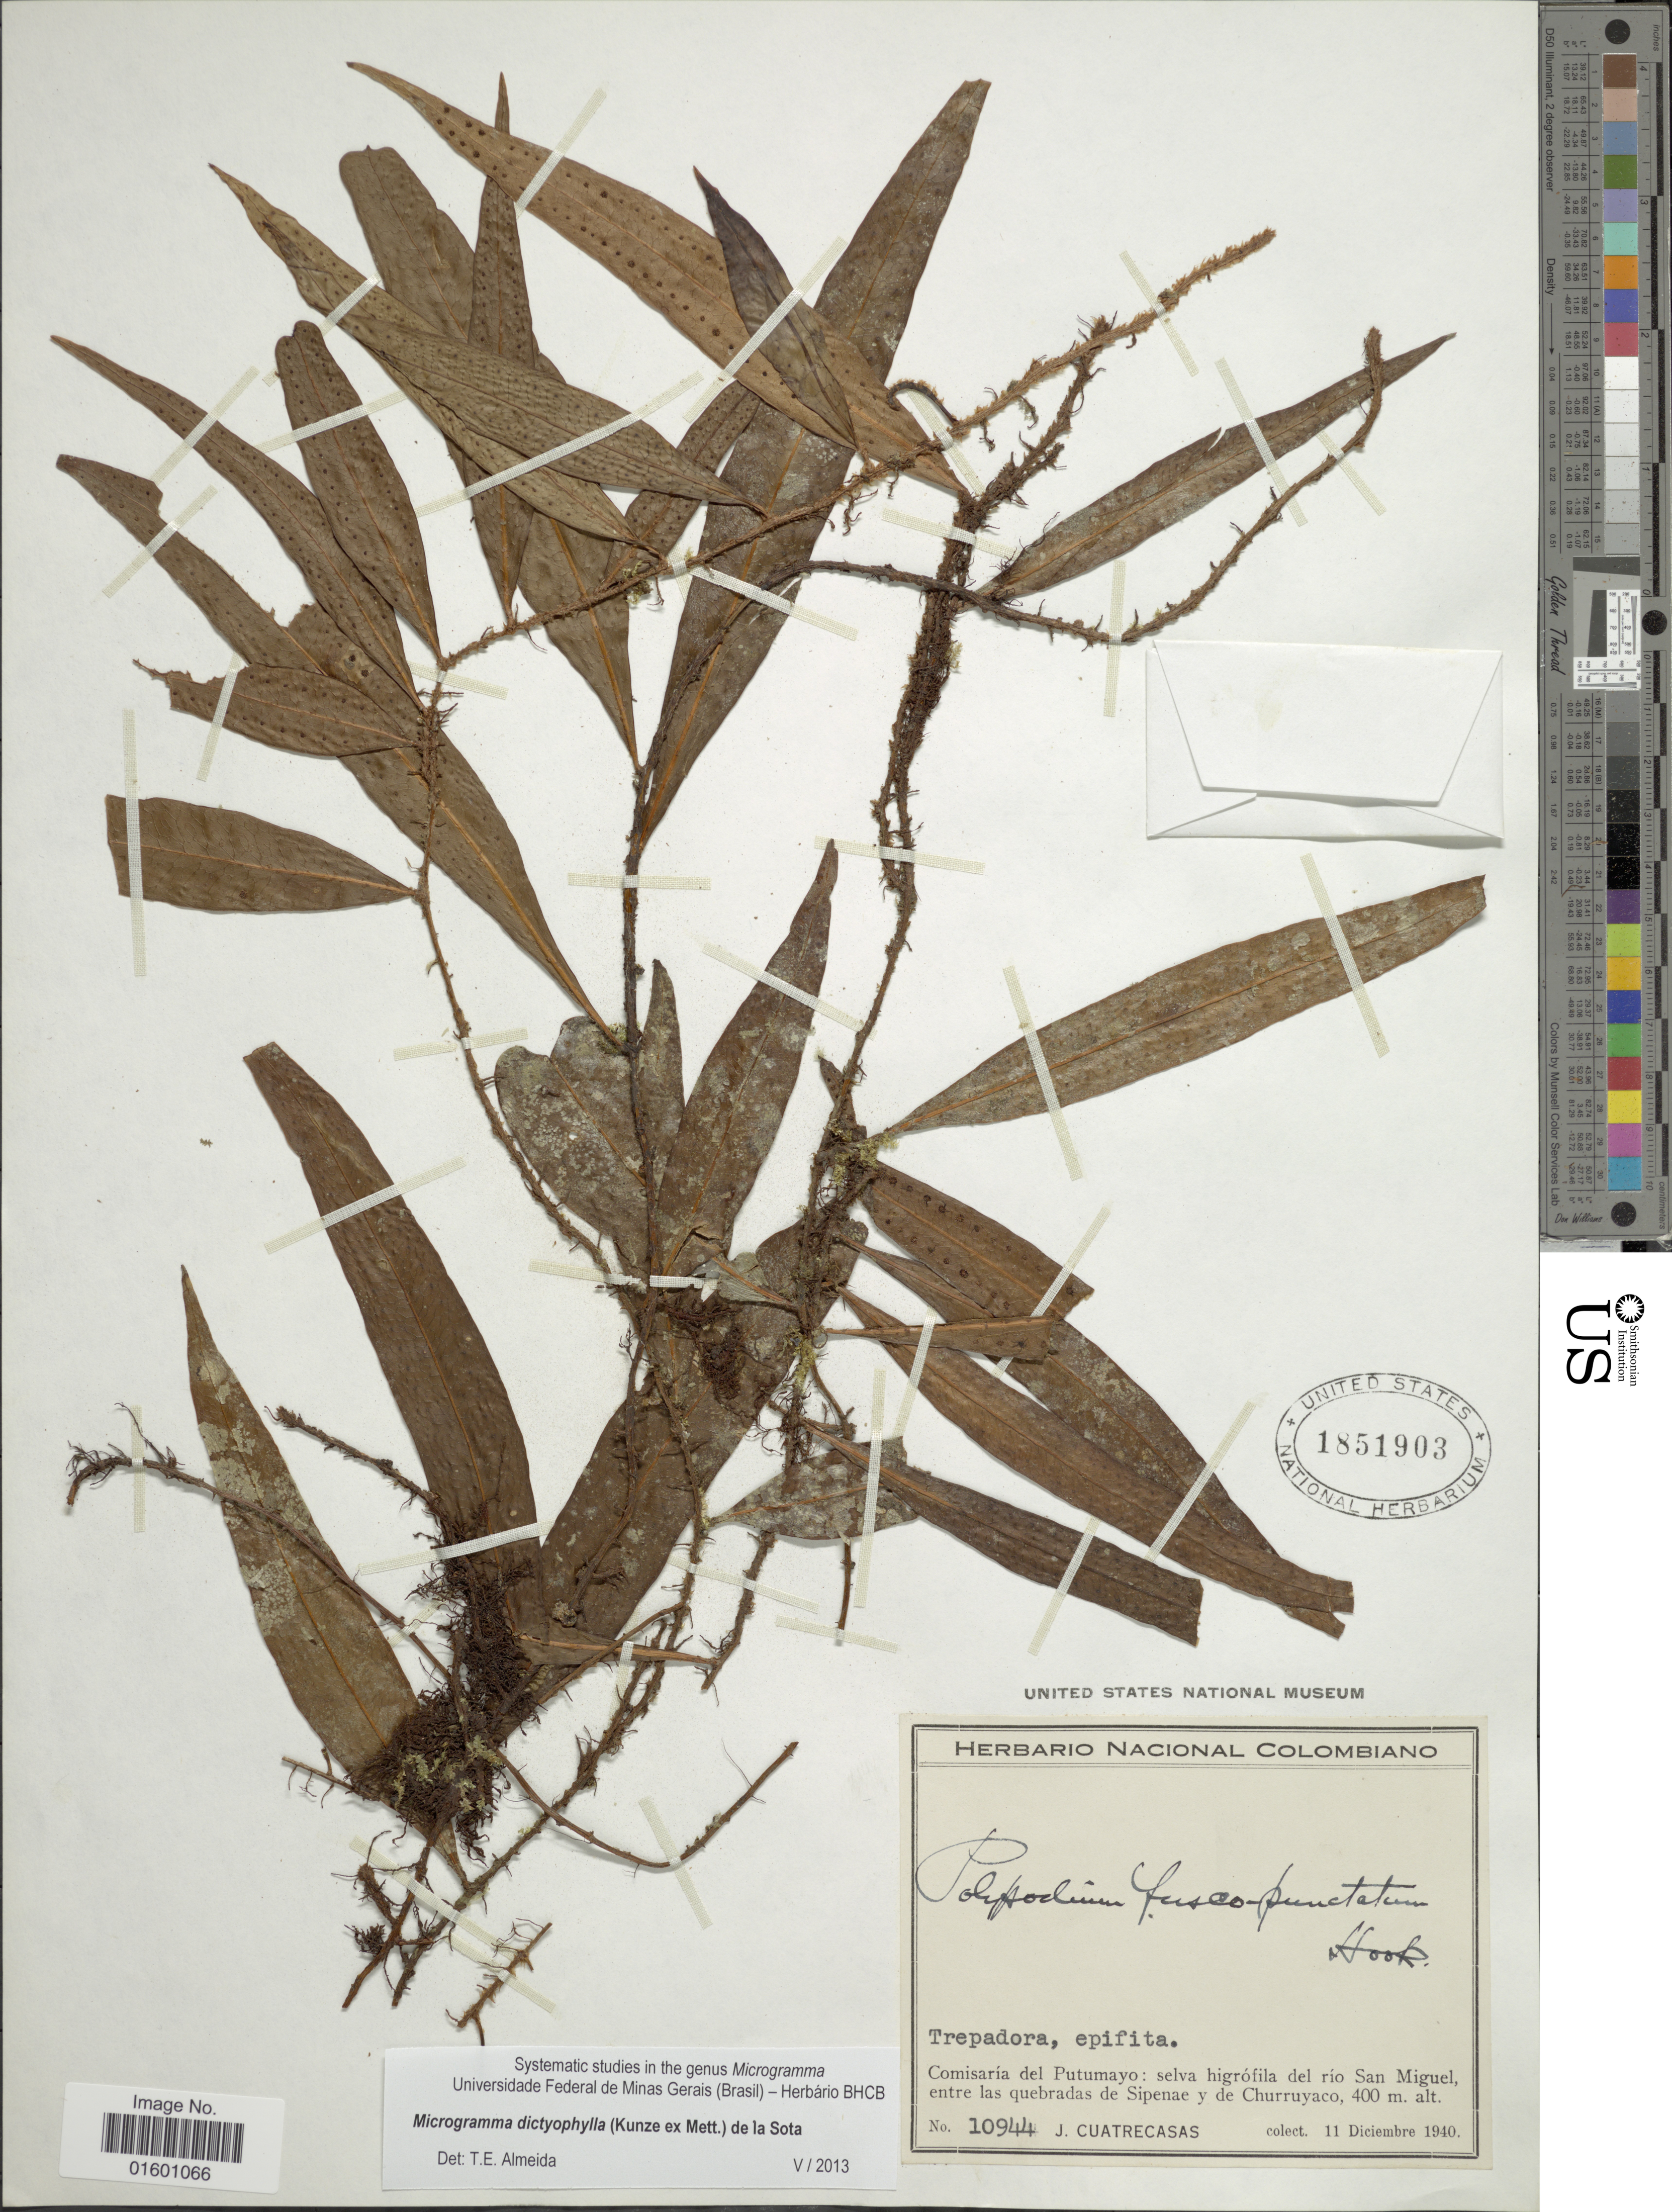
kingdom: Plantae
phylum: Tracheophyta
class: Polypodiopsida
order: Polypodiales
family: Polypodiaceae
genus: Microgramma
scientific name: Microgramma dictyophylla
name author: (Kunze ex Mett.) de la Sota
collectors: J. Cuatrecasas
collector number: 10944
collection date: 1940-12-11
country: Colombia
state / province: Putumayo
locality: Selva higrofila del rio San Miguel, entre las quebradas de Sipenae y de Churruyaco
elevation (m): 400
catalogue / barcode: US 1851903